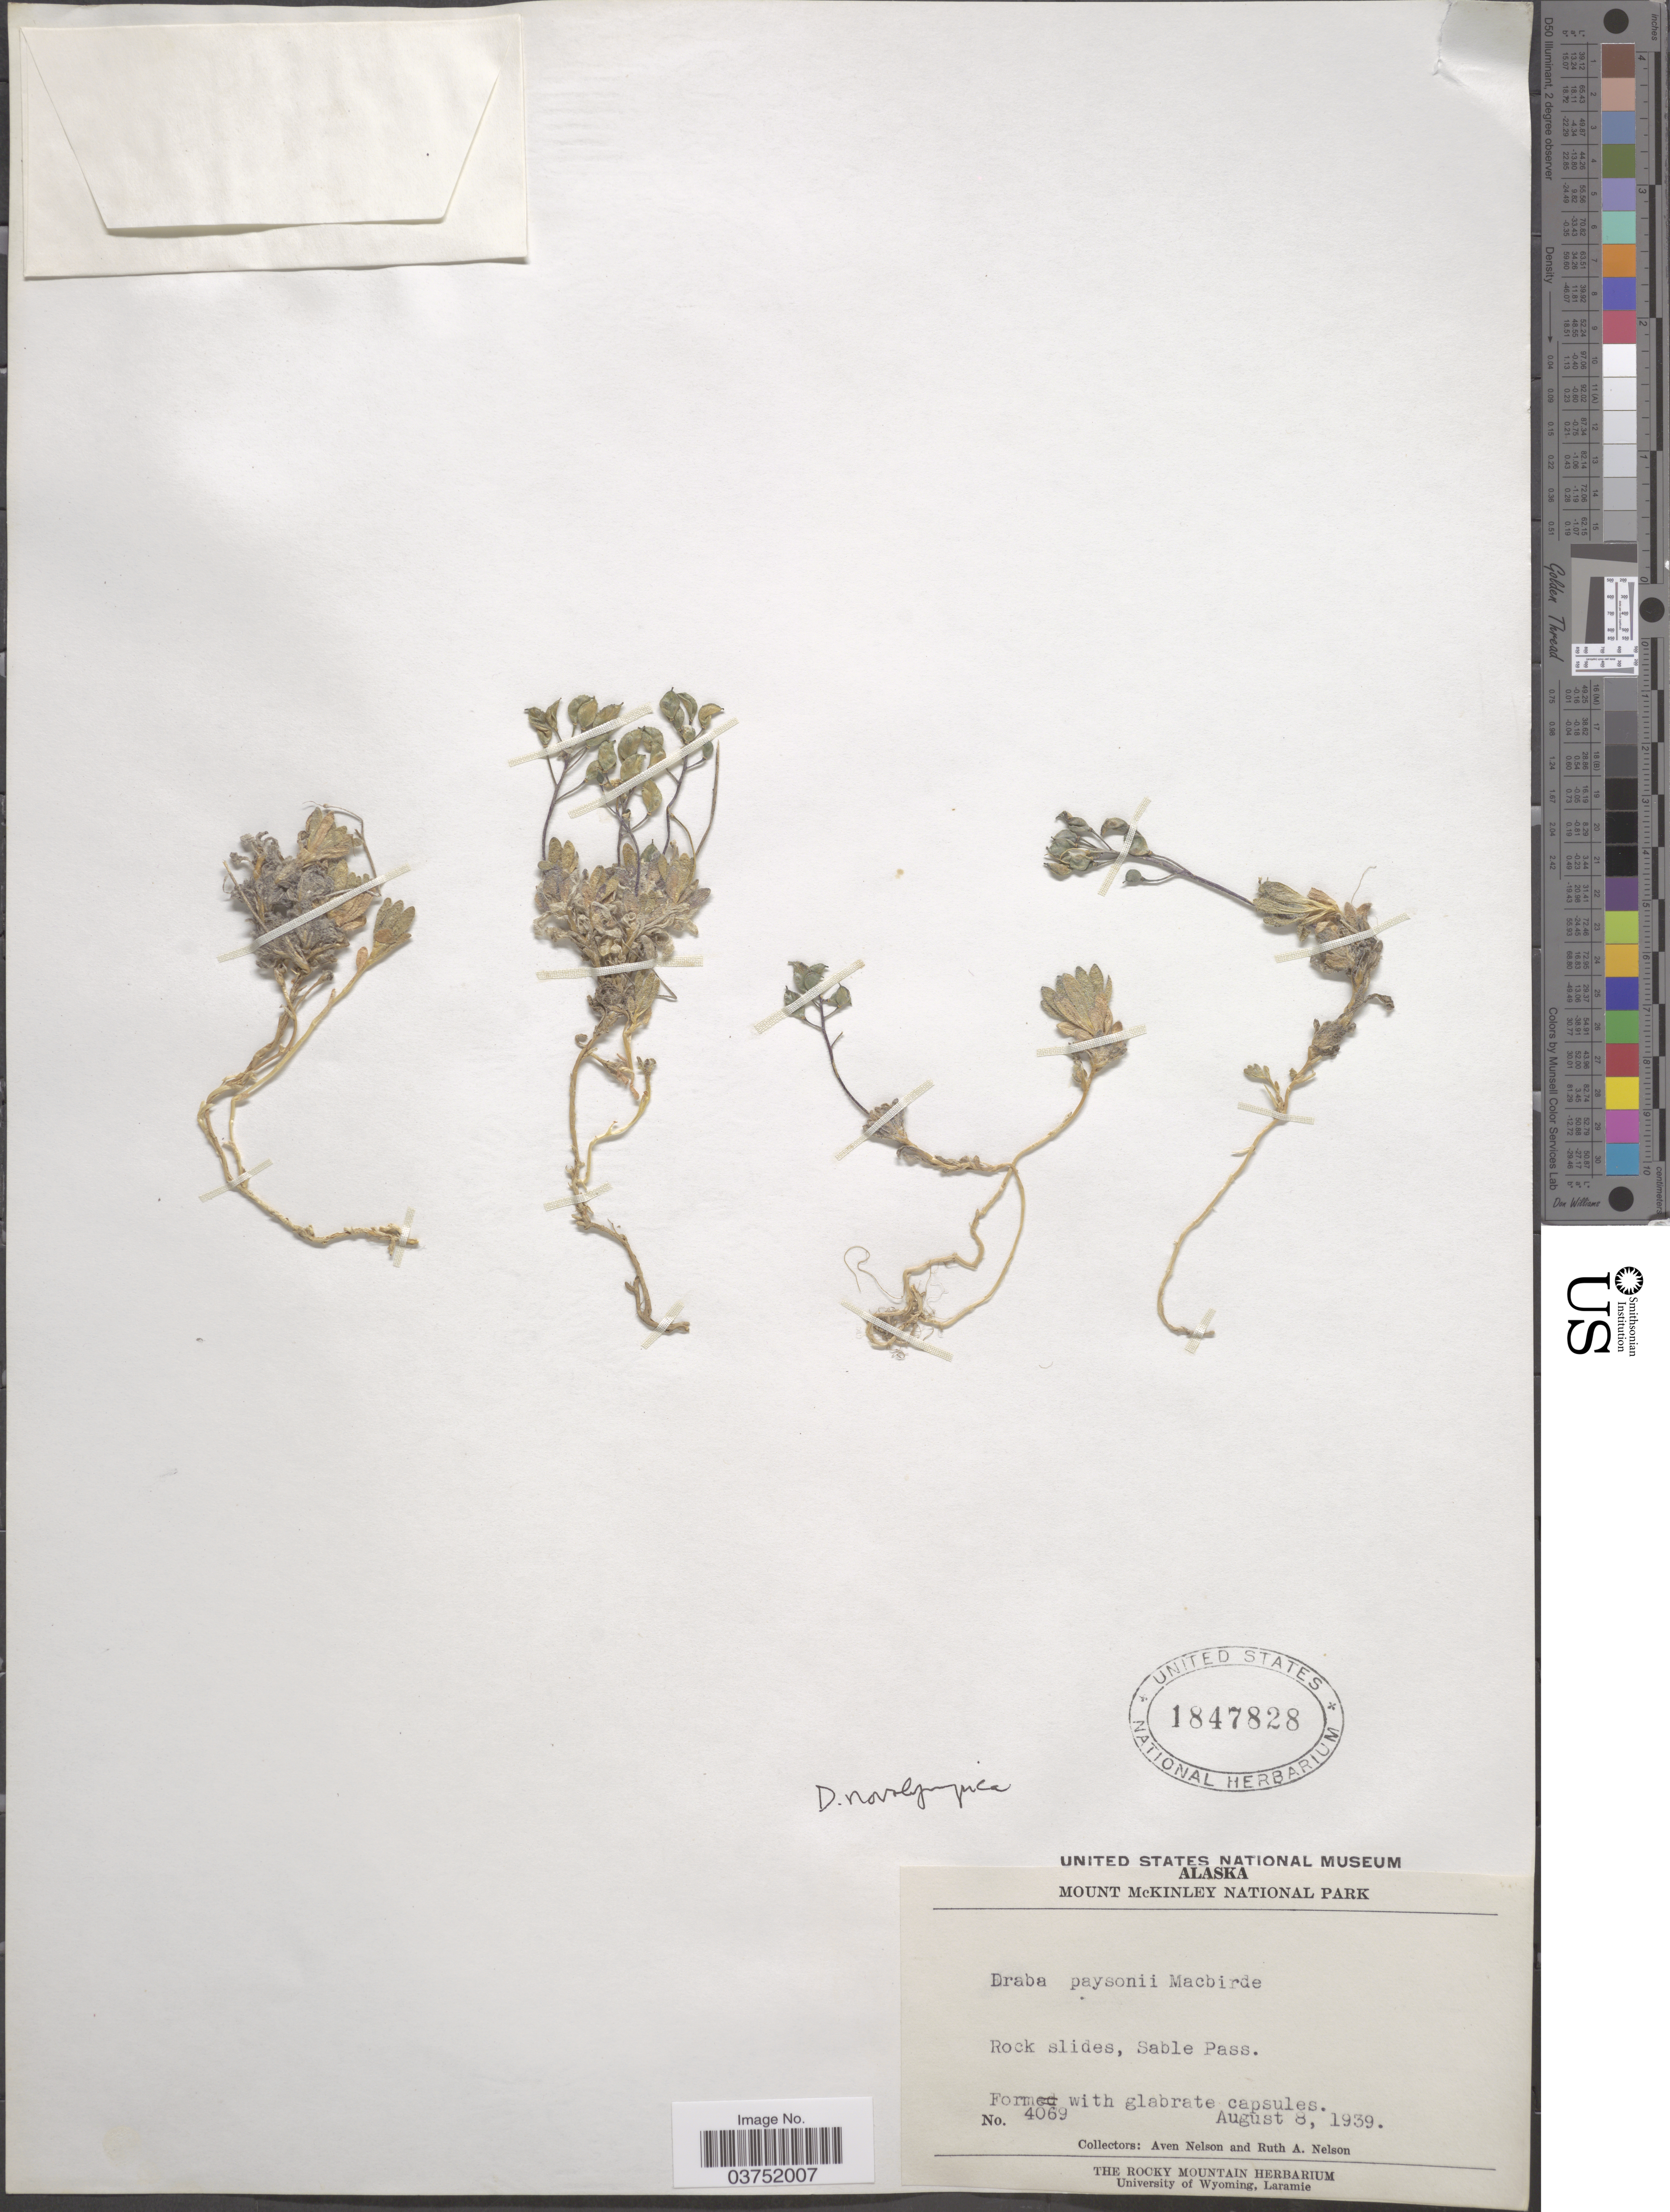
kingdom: Plantae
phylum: Tracheophyta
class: Magnoliopsida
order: Brassicales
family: Brassicaceae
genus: Draba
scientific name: Draba novolympica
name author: Payson & H. St. John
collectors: A. Nelson & R. A. Nelson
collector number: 4069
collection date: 1939-08-08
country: United States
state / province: Alaska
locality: Mount McKinley National Park. Rock slides, Sable Pass.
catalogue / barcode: US 1847828